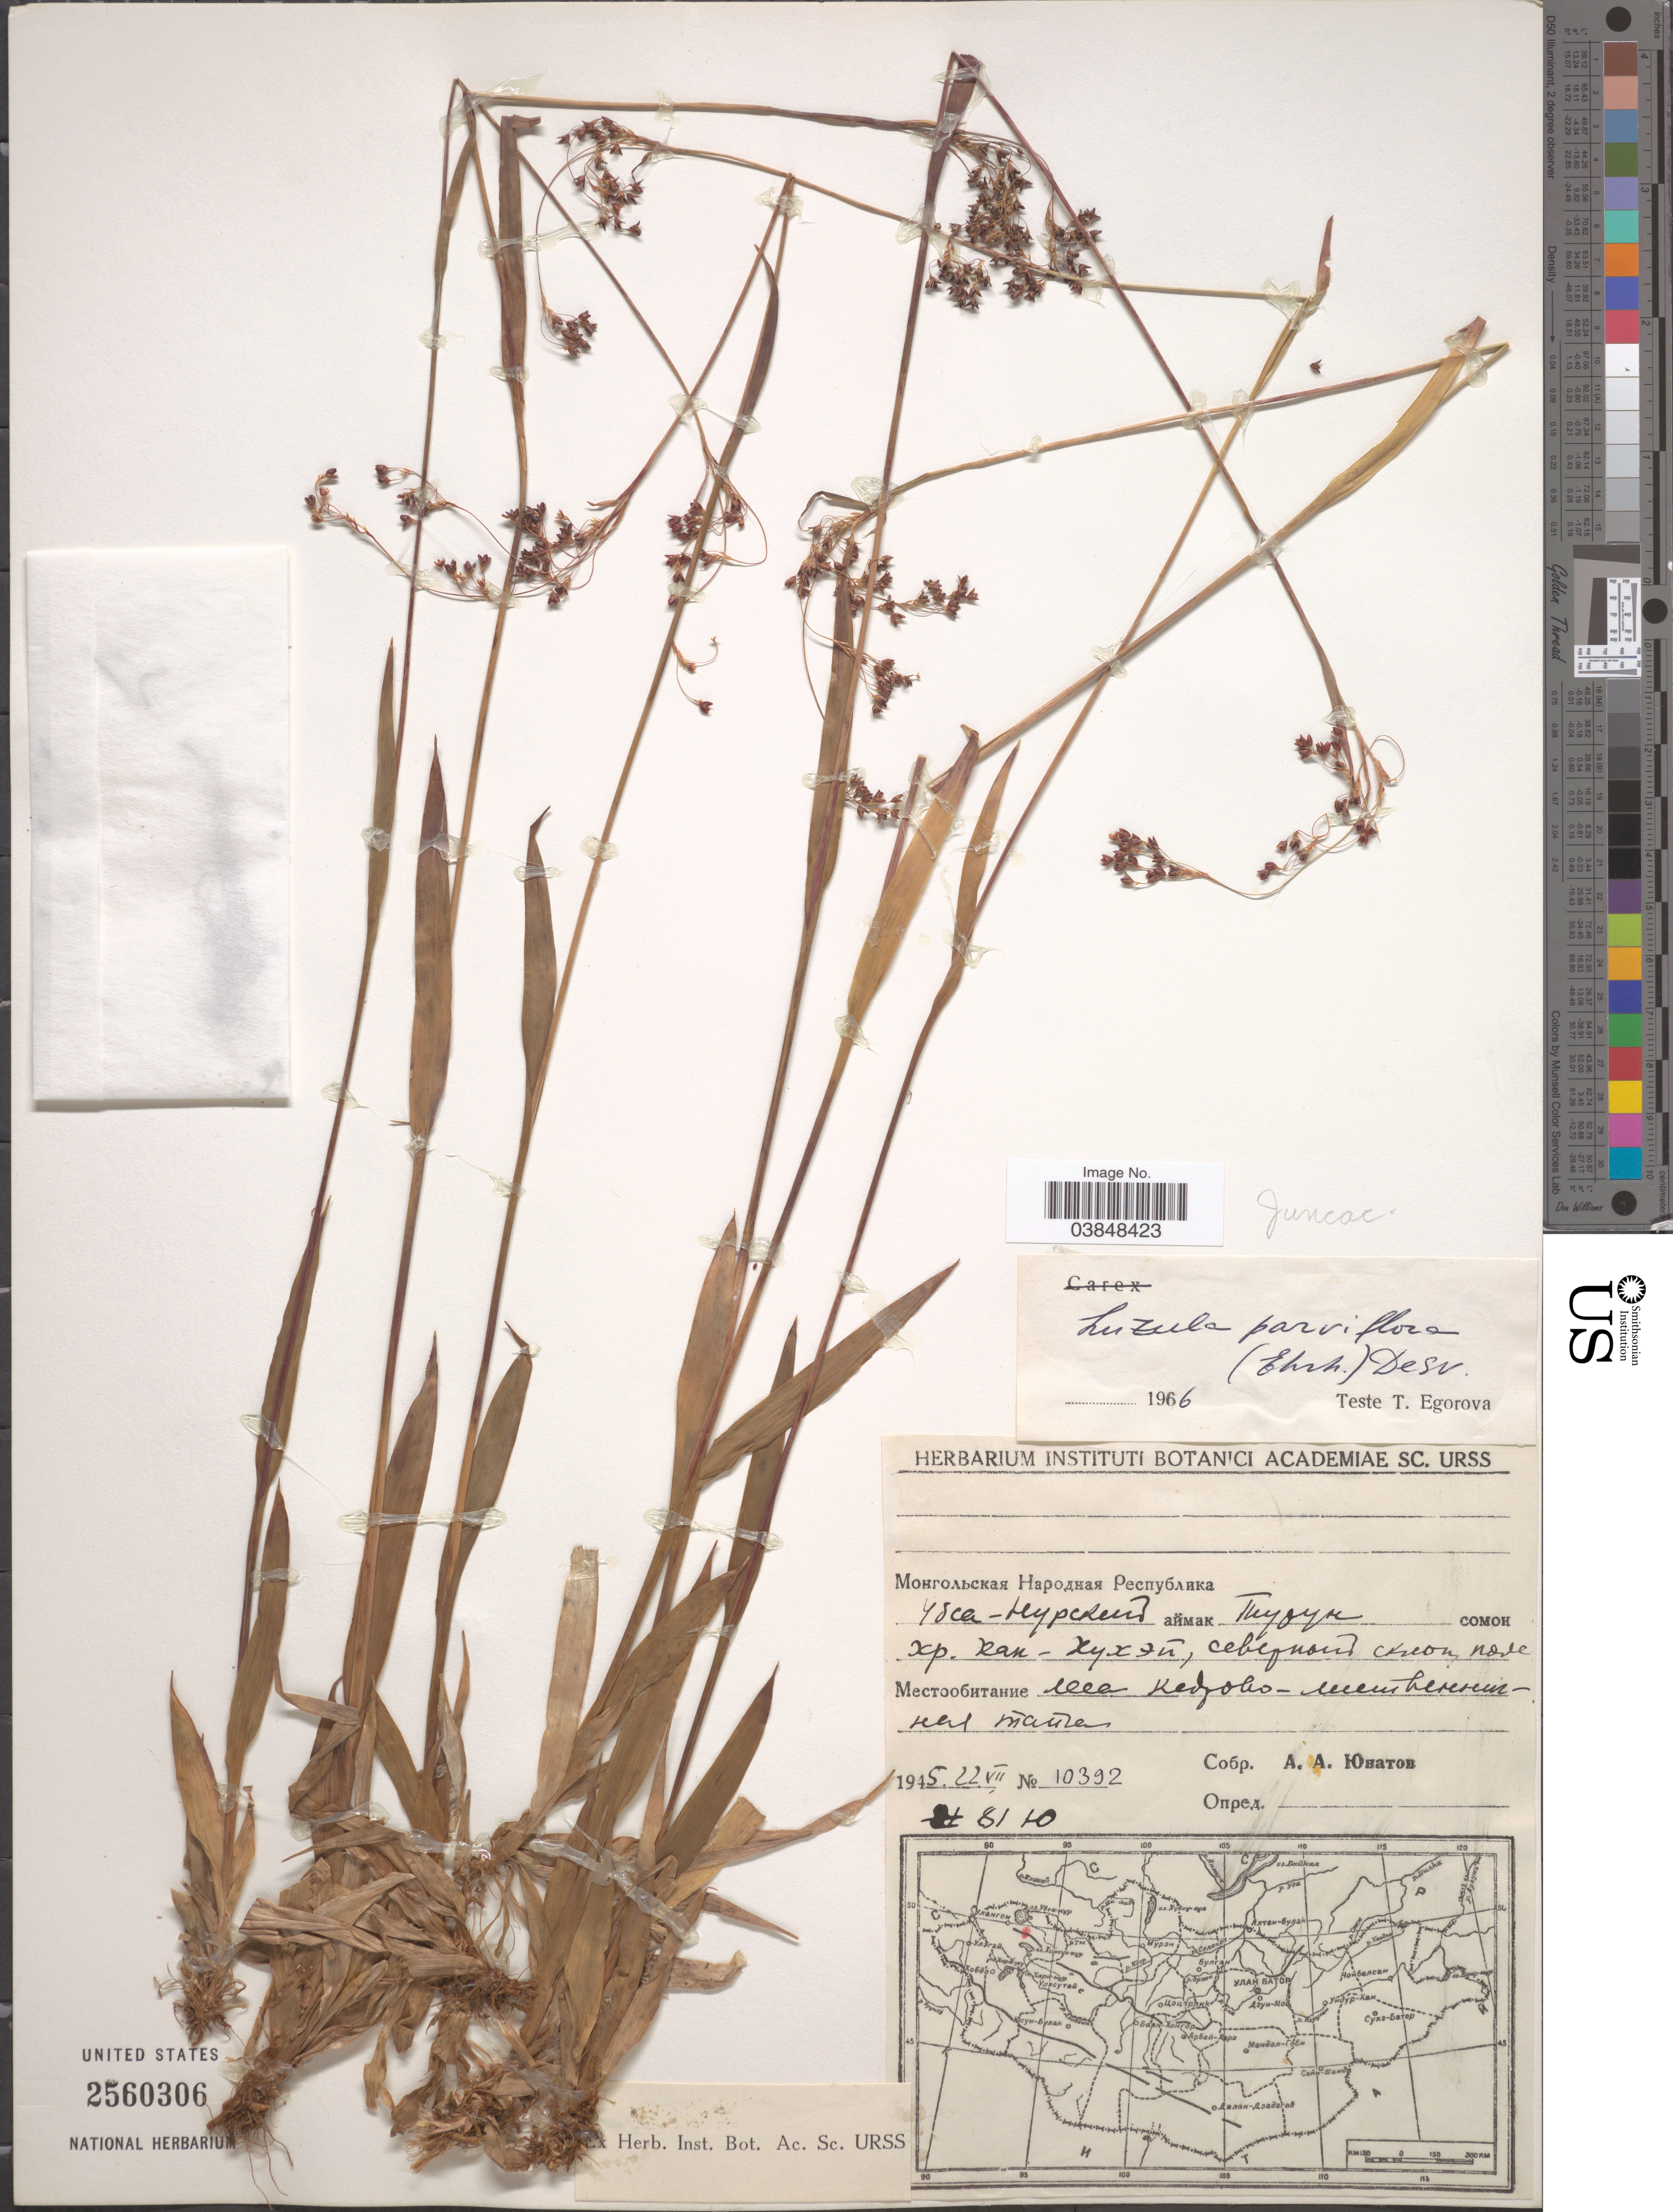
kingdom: Plantae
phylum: Tracheophyta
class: Liliopsida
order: Poales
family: Juncaceae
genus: Luzula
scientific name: Luzula parviflora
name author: (Ehrh.) Desv.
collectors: X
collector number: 10392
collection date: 1945-07-22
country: Mongolia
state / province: Uvs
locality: Turun (Baruunturuun), Mts Hanhöhiy Uul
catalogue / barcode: US 2560306